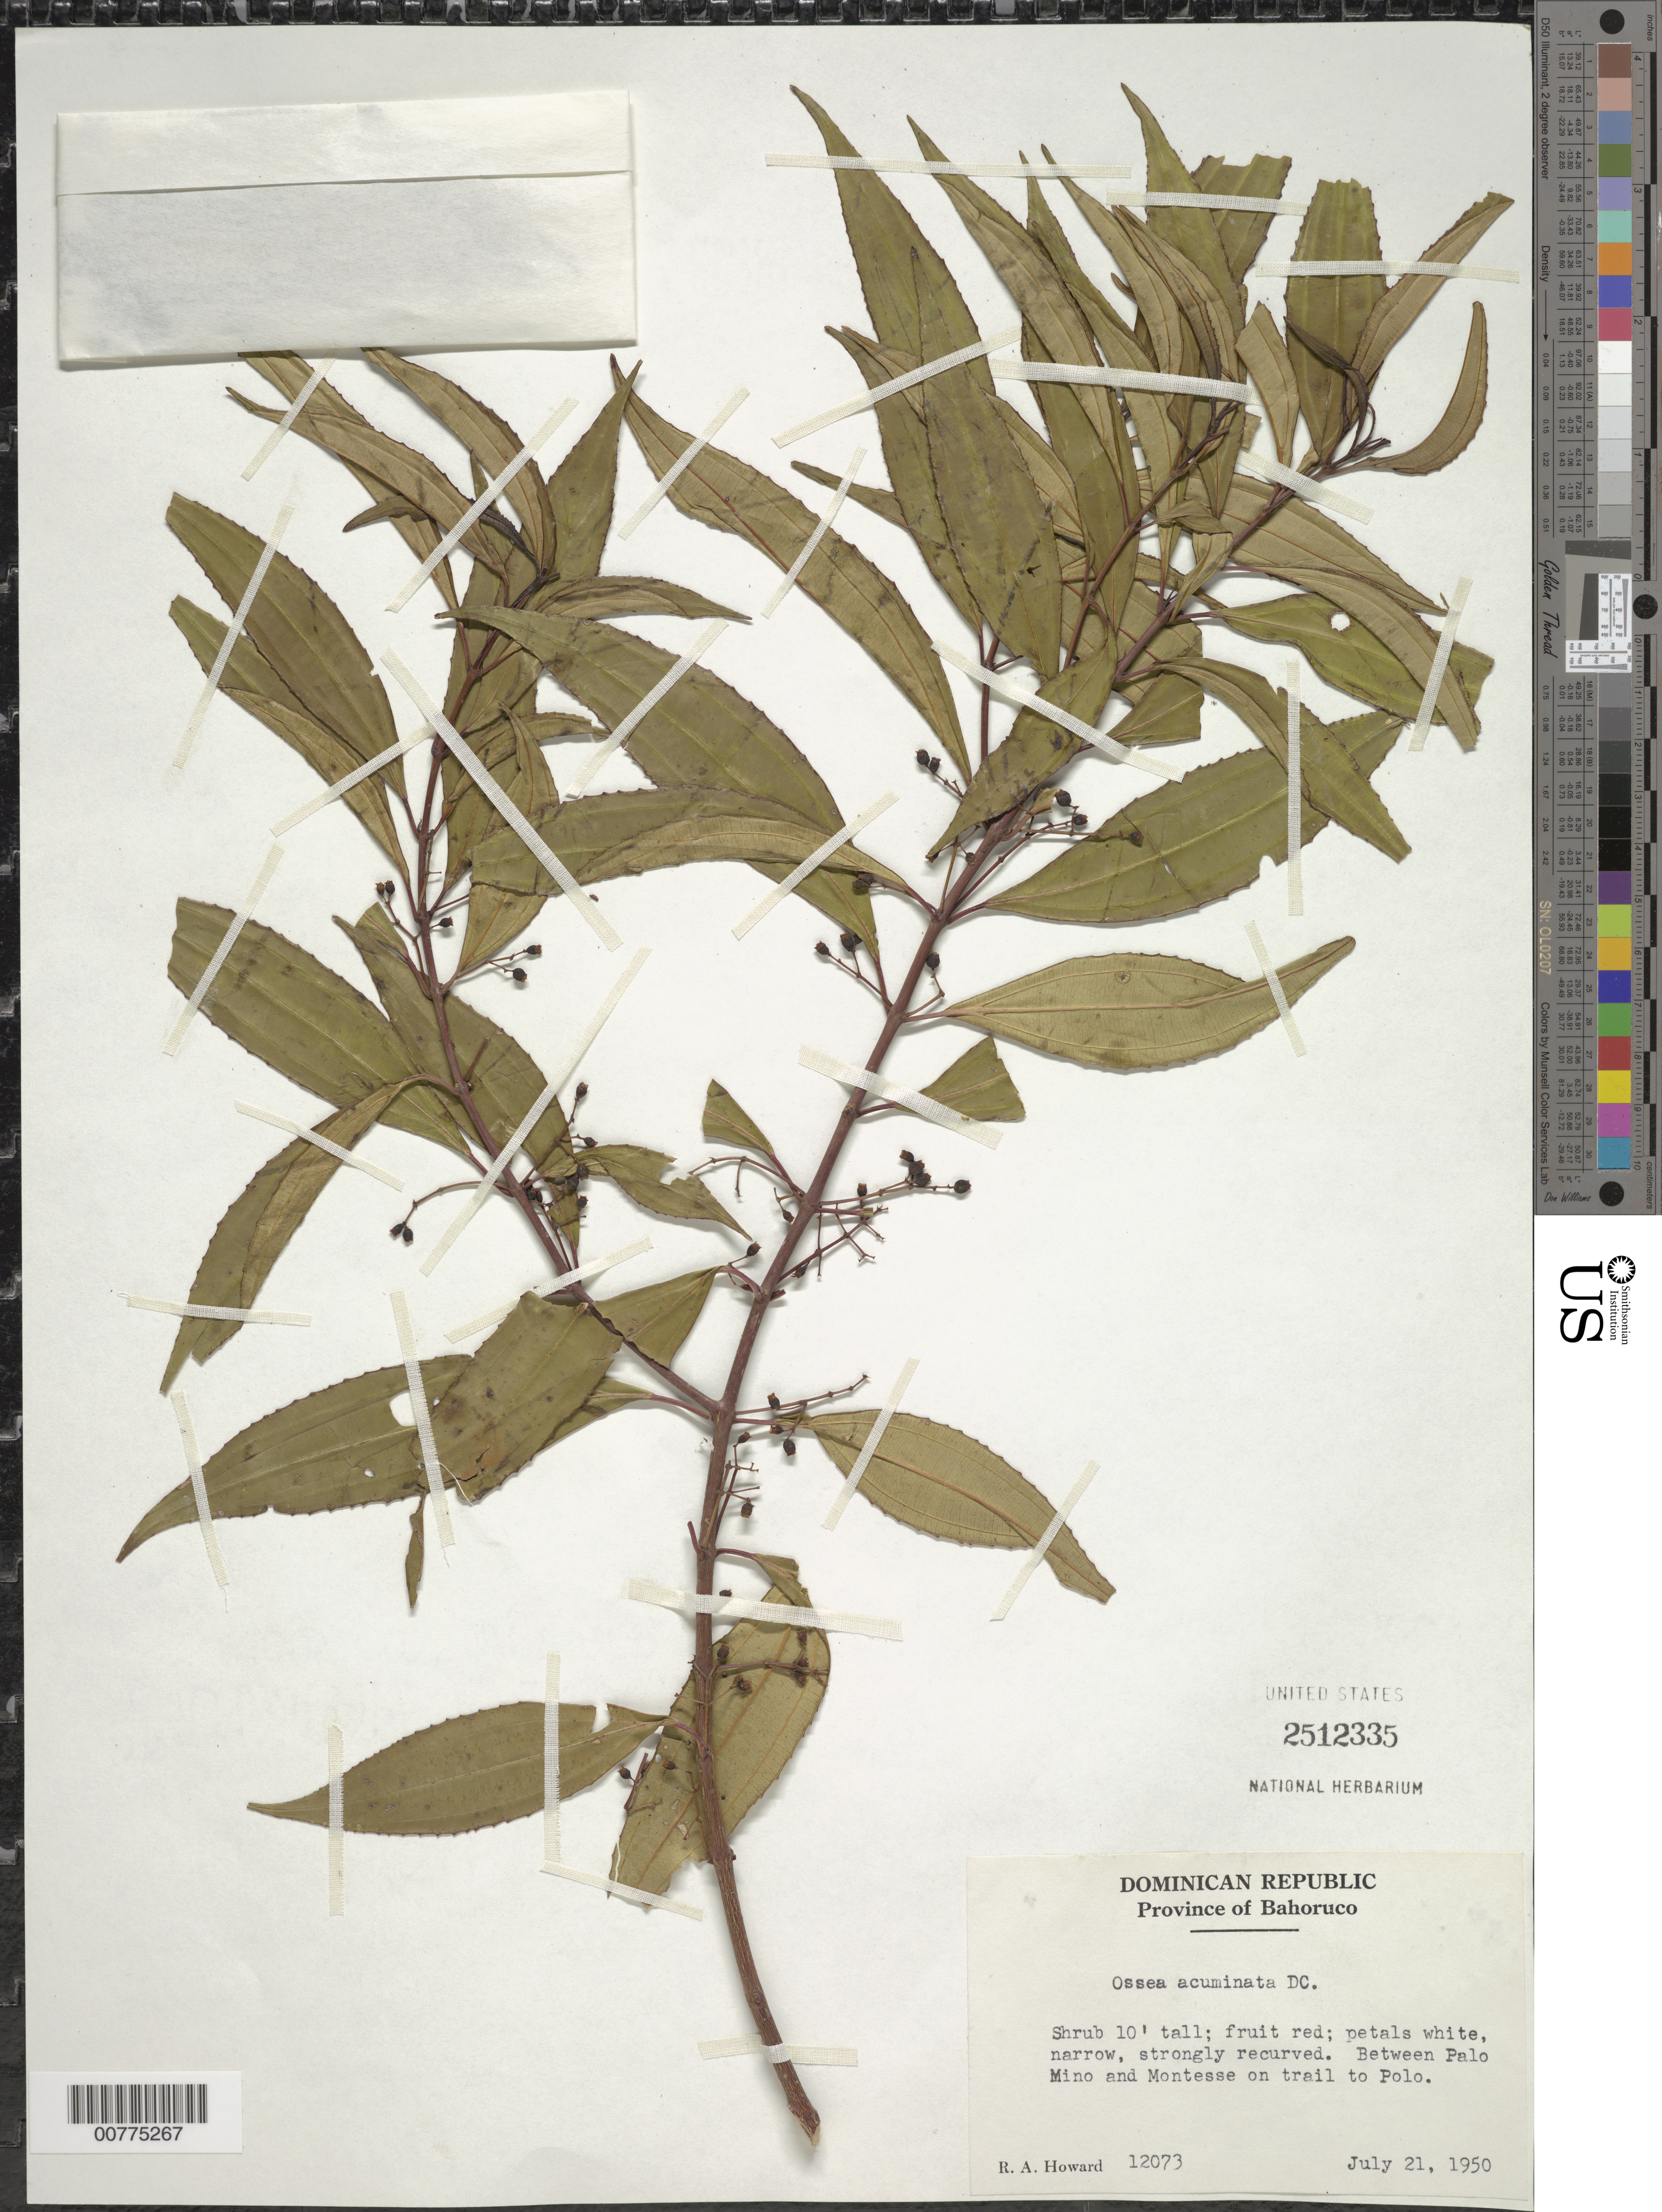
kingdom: Plantae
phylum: Tracheophyta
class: Magnoliopsida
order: Myrtales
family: Melastomataceae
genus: Mecranium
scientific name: Mecranium acuminatum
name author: (DC.) Skean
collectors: R. A. Howard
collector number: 12073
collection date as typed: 21 Jul 1950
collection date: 1950-07-21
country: Dominican Republic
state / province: Baoruco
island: Hispaniola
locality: Between Palo Mino and Montesse, on trail to Polo.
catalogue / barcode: US 2512335